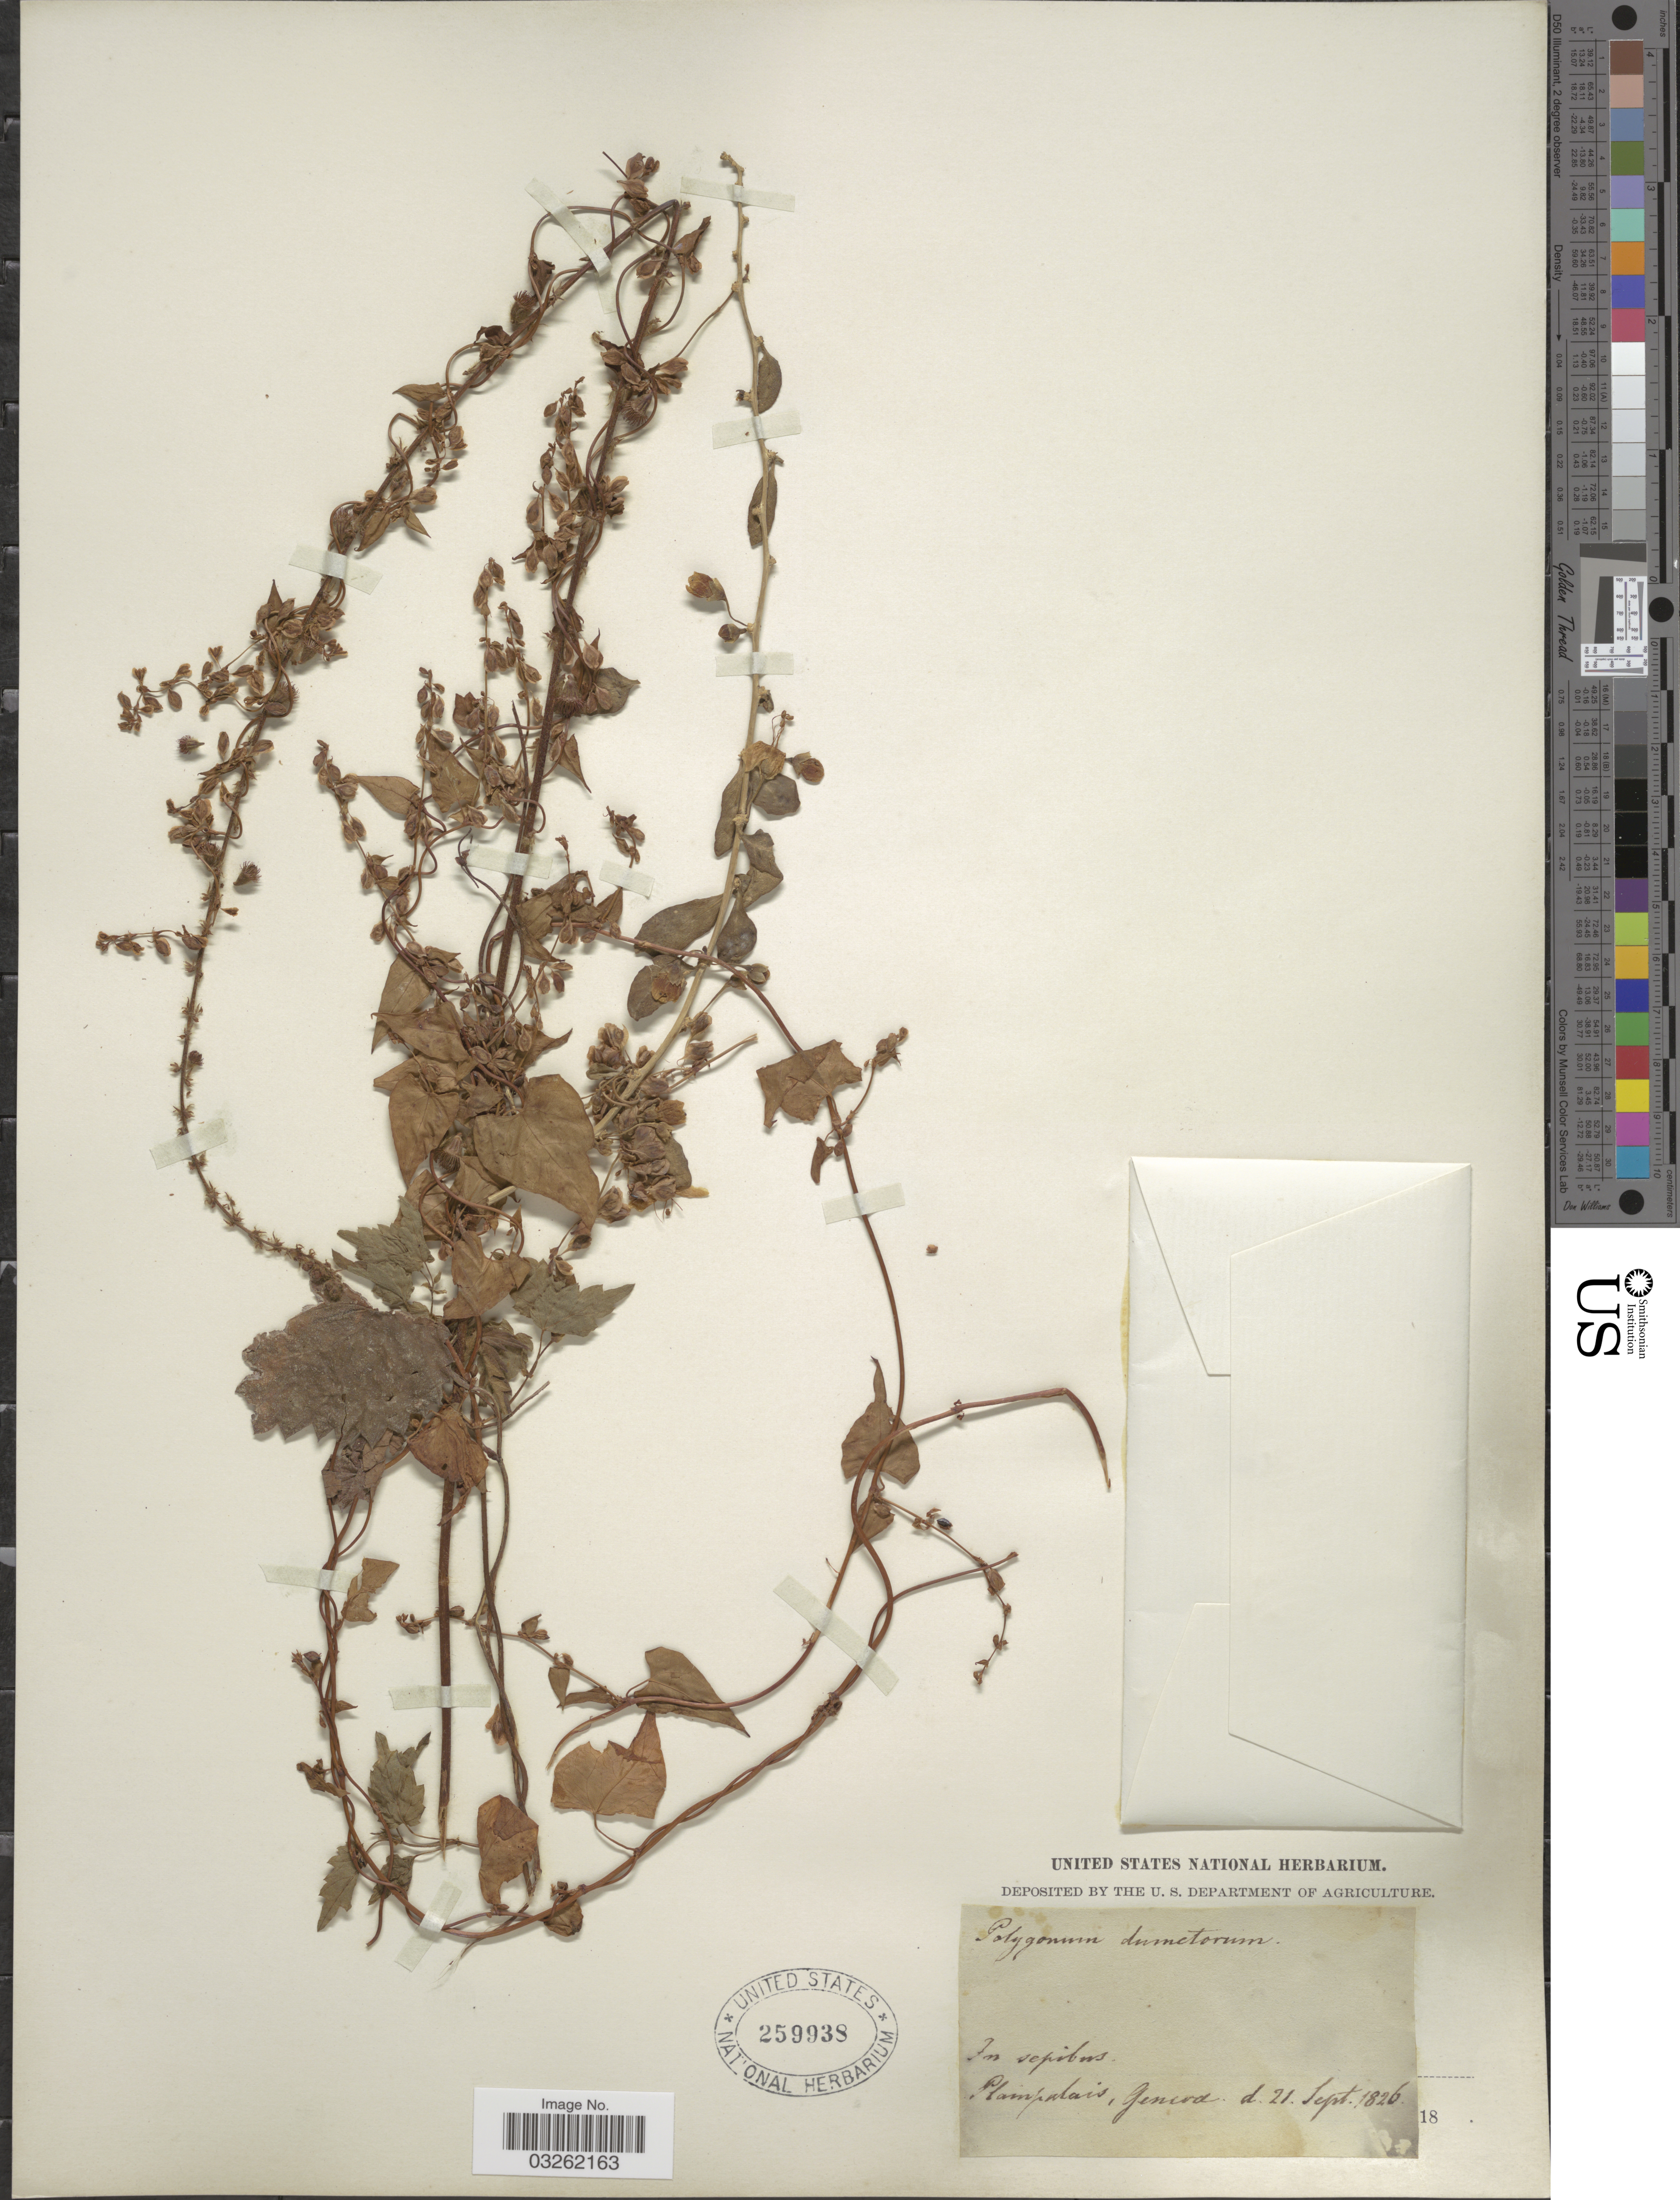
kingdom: Plantae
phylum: Tracheophyta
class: Magnoliopsida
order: Caryophyllales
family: Polygonaceae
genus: Fallopia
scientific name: Fallopia dumetorum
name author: (L.) Holub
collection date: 1826-09-21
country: Switzerland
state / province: Genève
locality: Plainpalais.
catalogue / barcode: US 259938